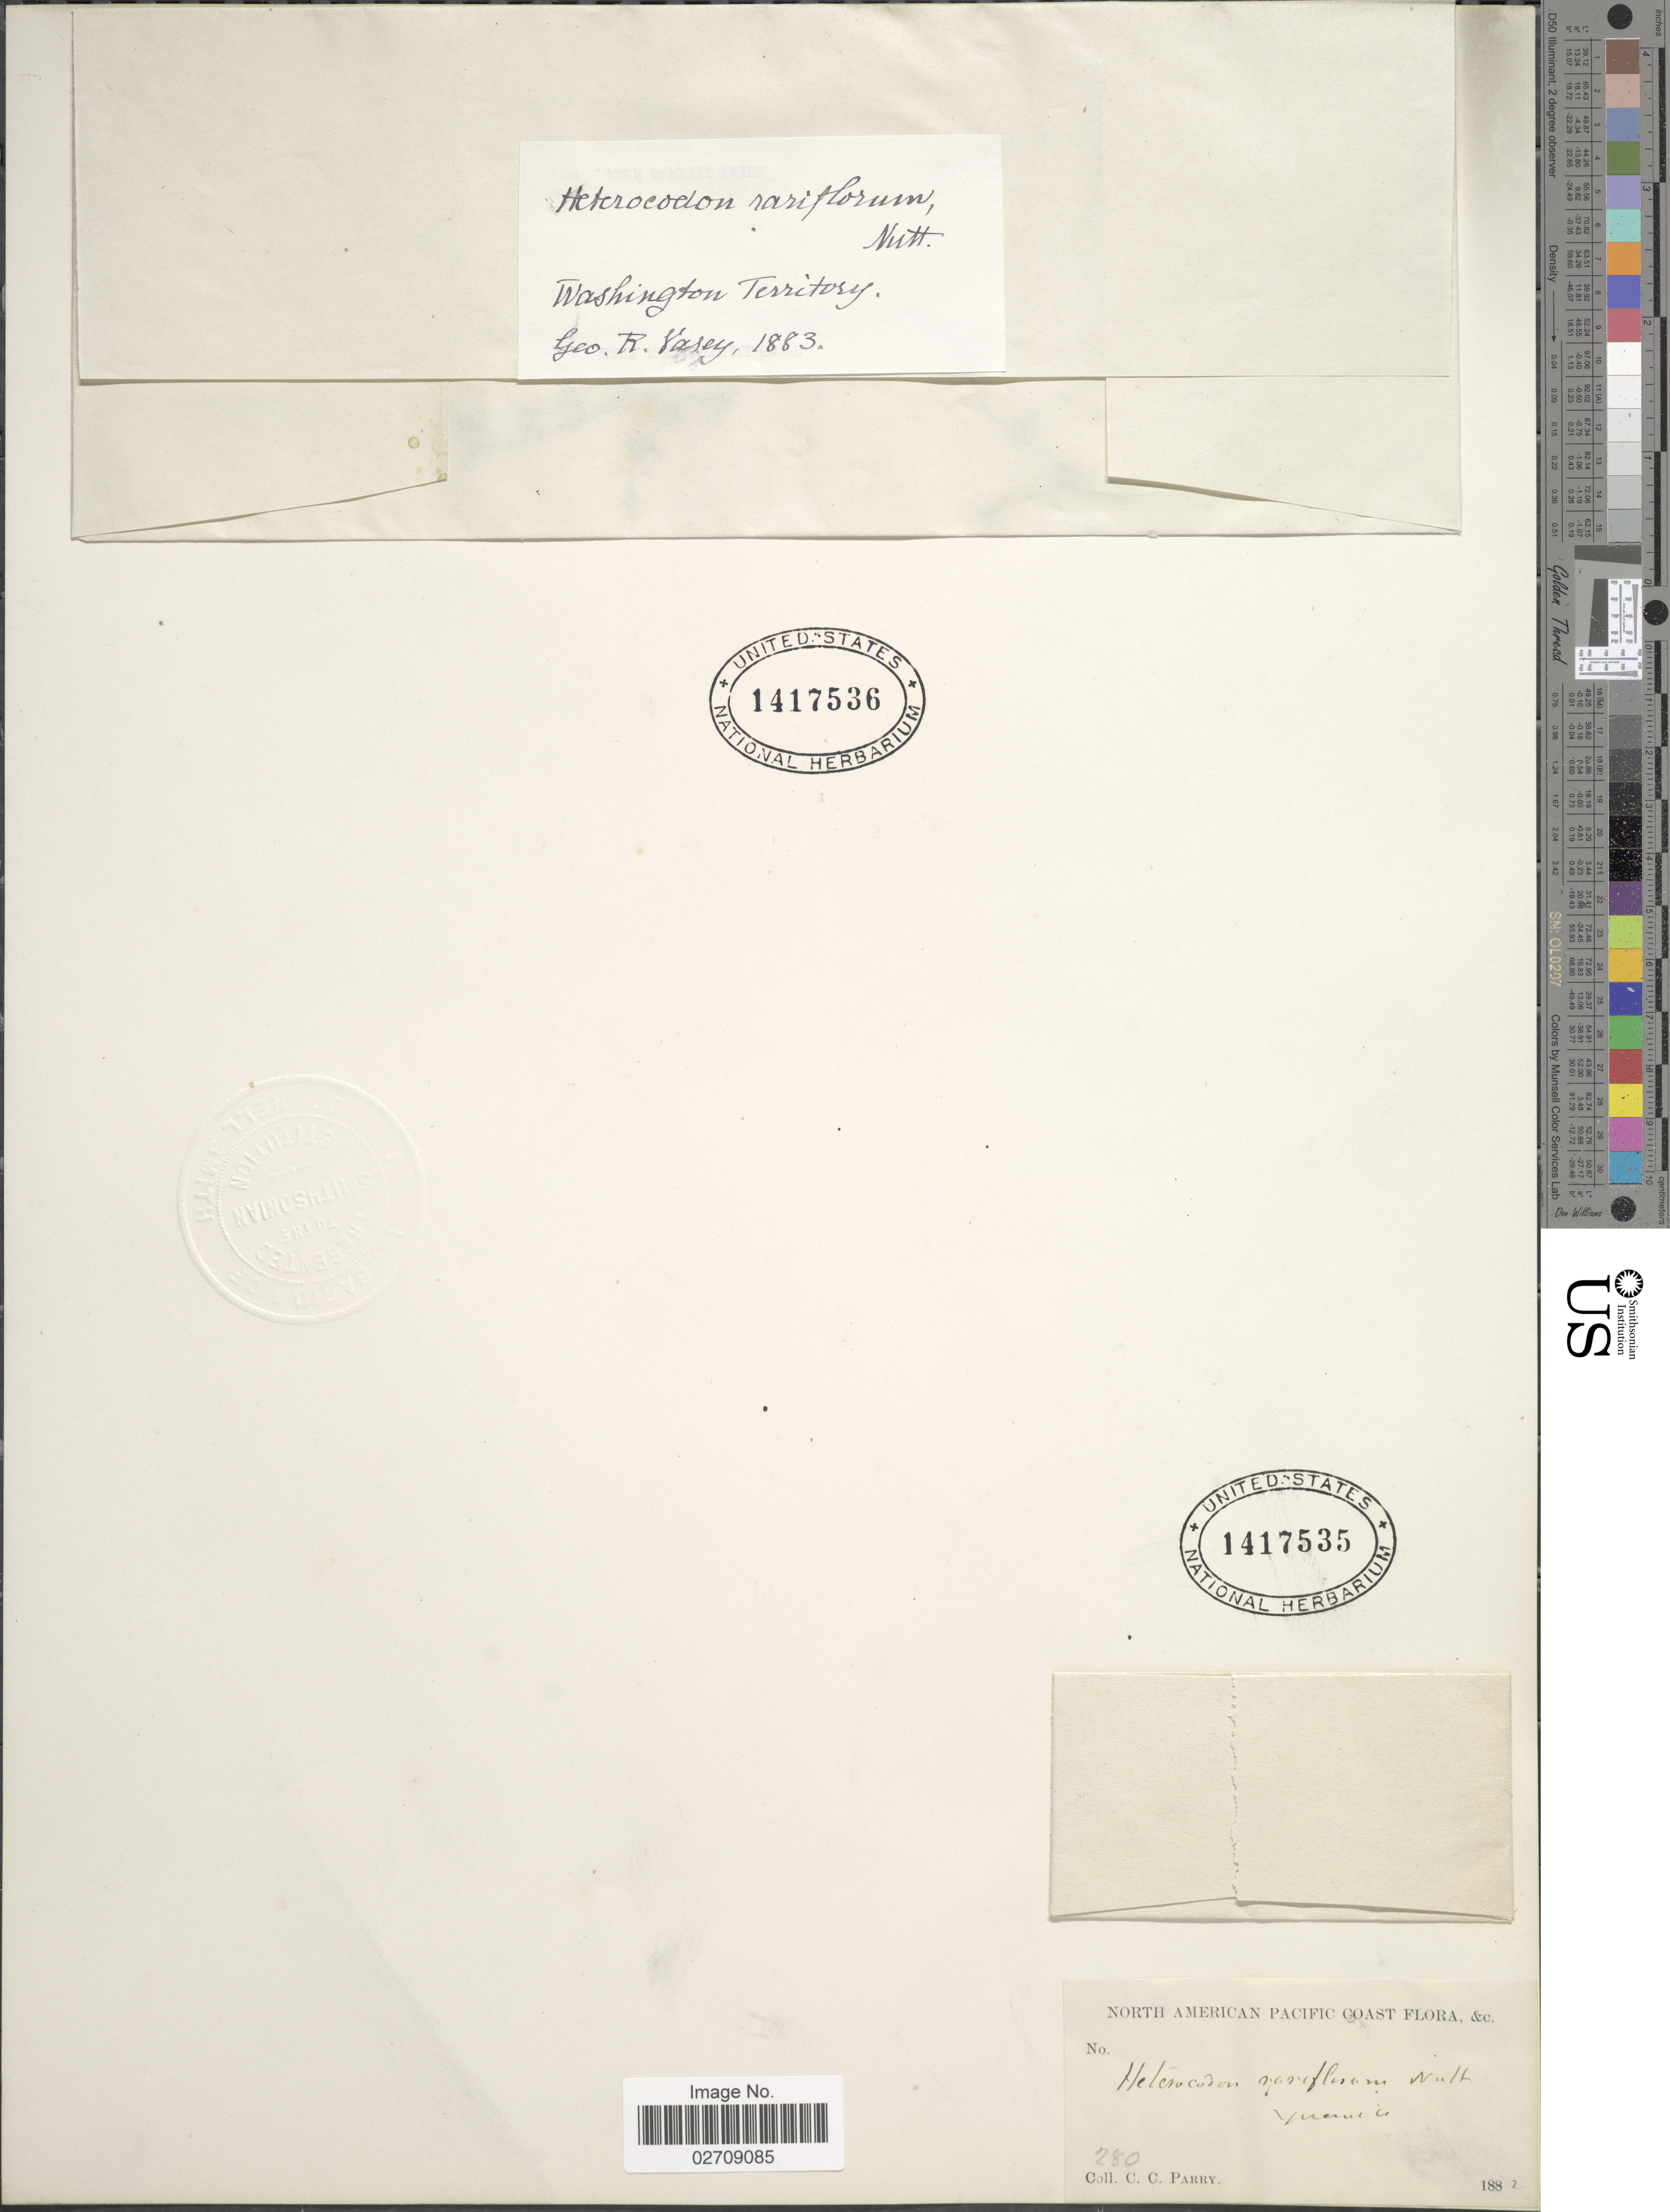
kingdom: Plantae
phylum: Tracheophyta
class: Magnoliopsida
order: Asterales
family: Campanulaceae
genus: Heterocodon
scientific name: Heterocodon rariflorum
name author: Nutt.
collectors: C. C. Parry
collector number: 280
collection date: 1882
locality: North American Pacific Coast. Prairie.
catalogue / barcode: US 1417535